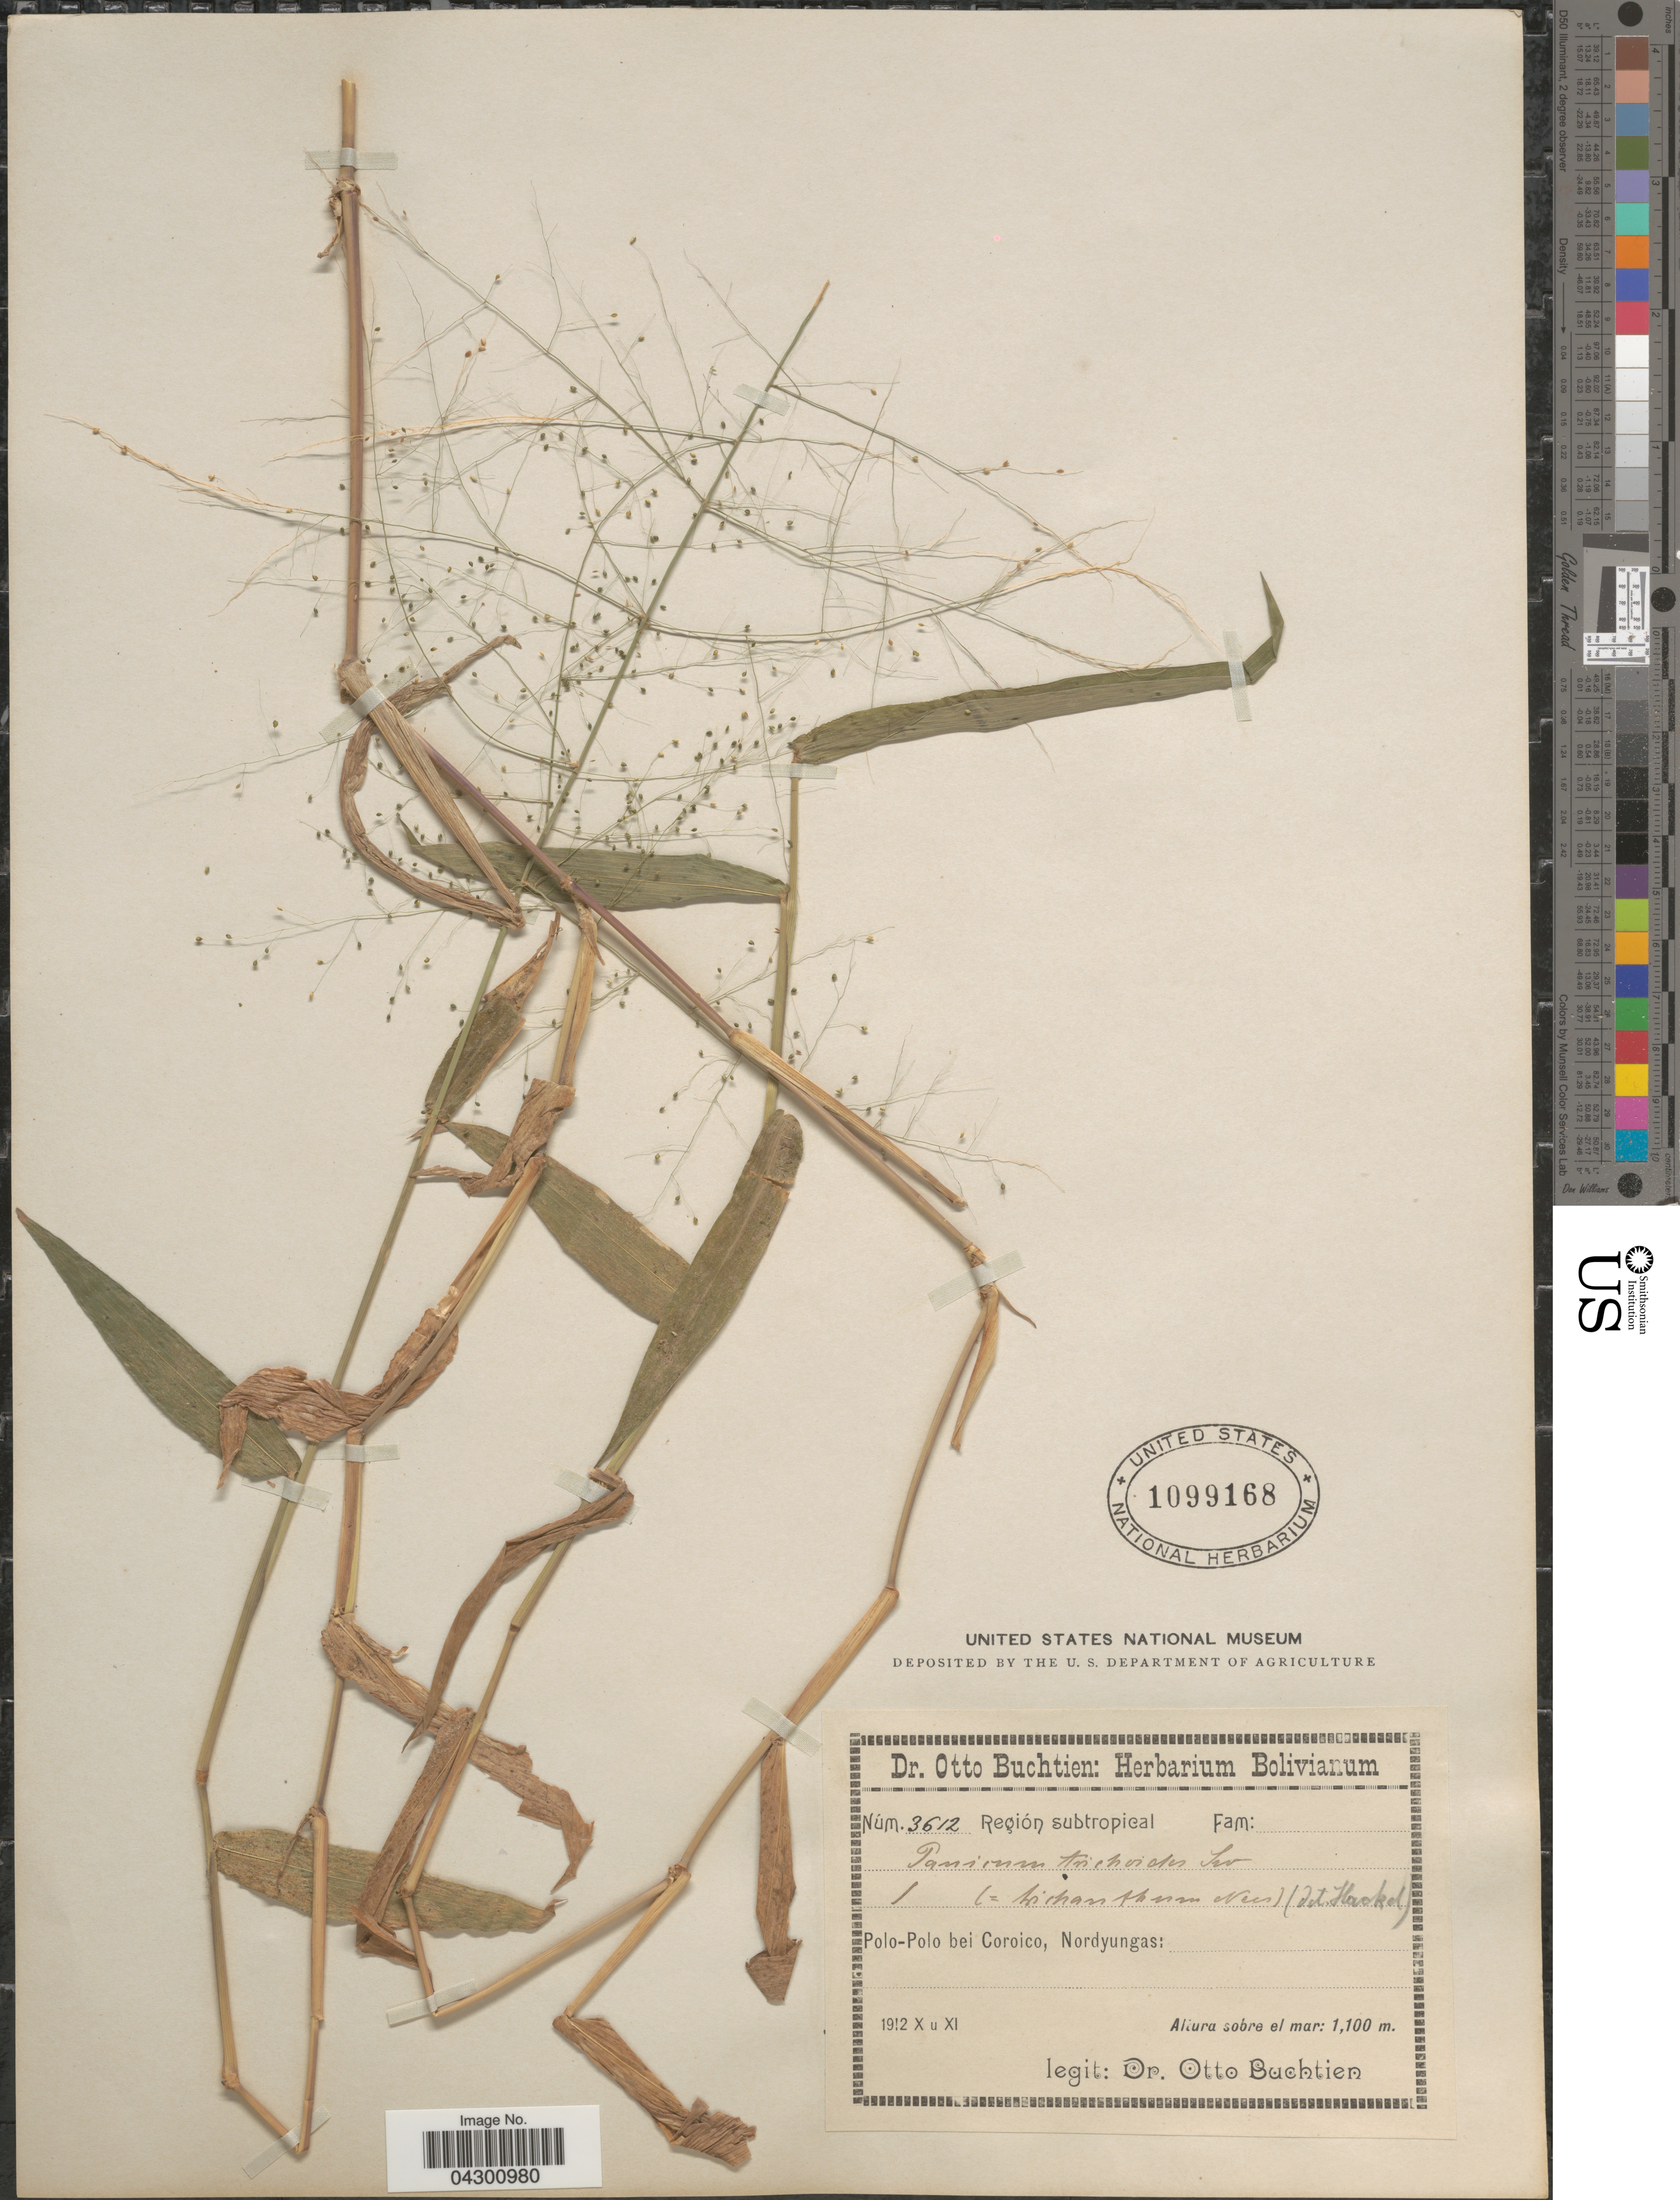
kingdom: Plantae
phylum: Tracheophyta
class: Liliopsida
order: Poales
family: Poaceae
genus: Panicum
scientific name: Panicum trichanthum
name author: Nees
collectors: O. Buchtien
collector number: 3612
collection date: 1912-10/1912-11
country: Bolivia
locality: Región subtropical. Polo-Polo bei Coroico, Nordyungas.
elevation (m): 1100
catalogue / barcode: US 1099168